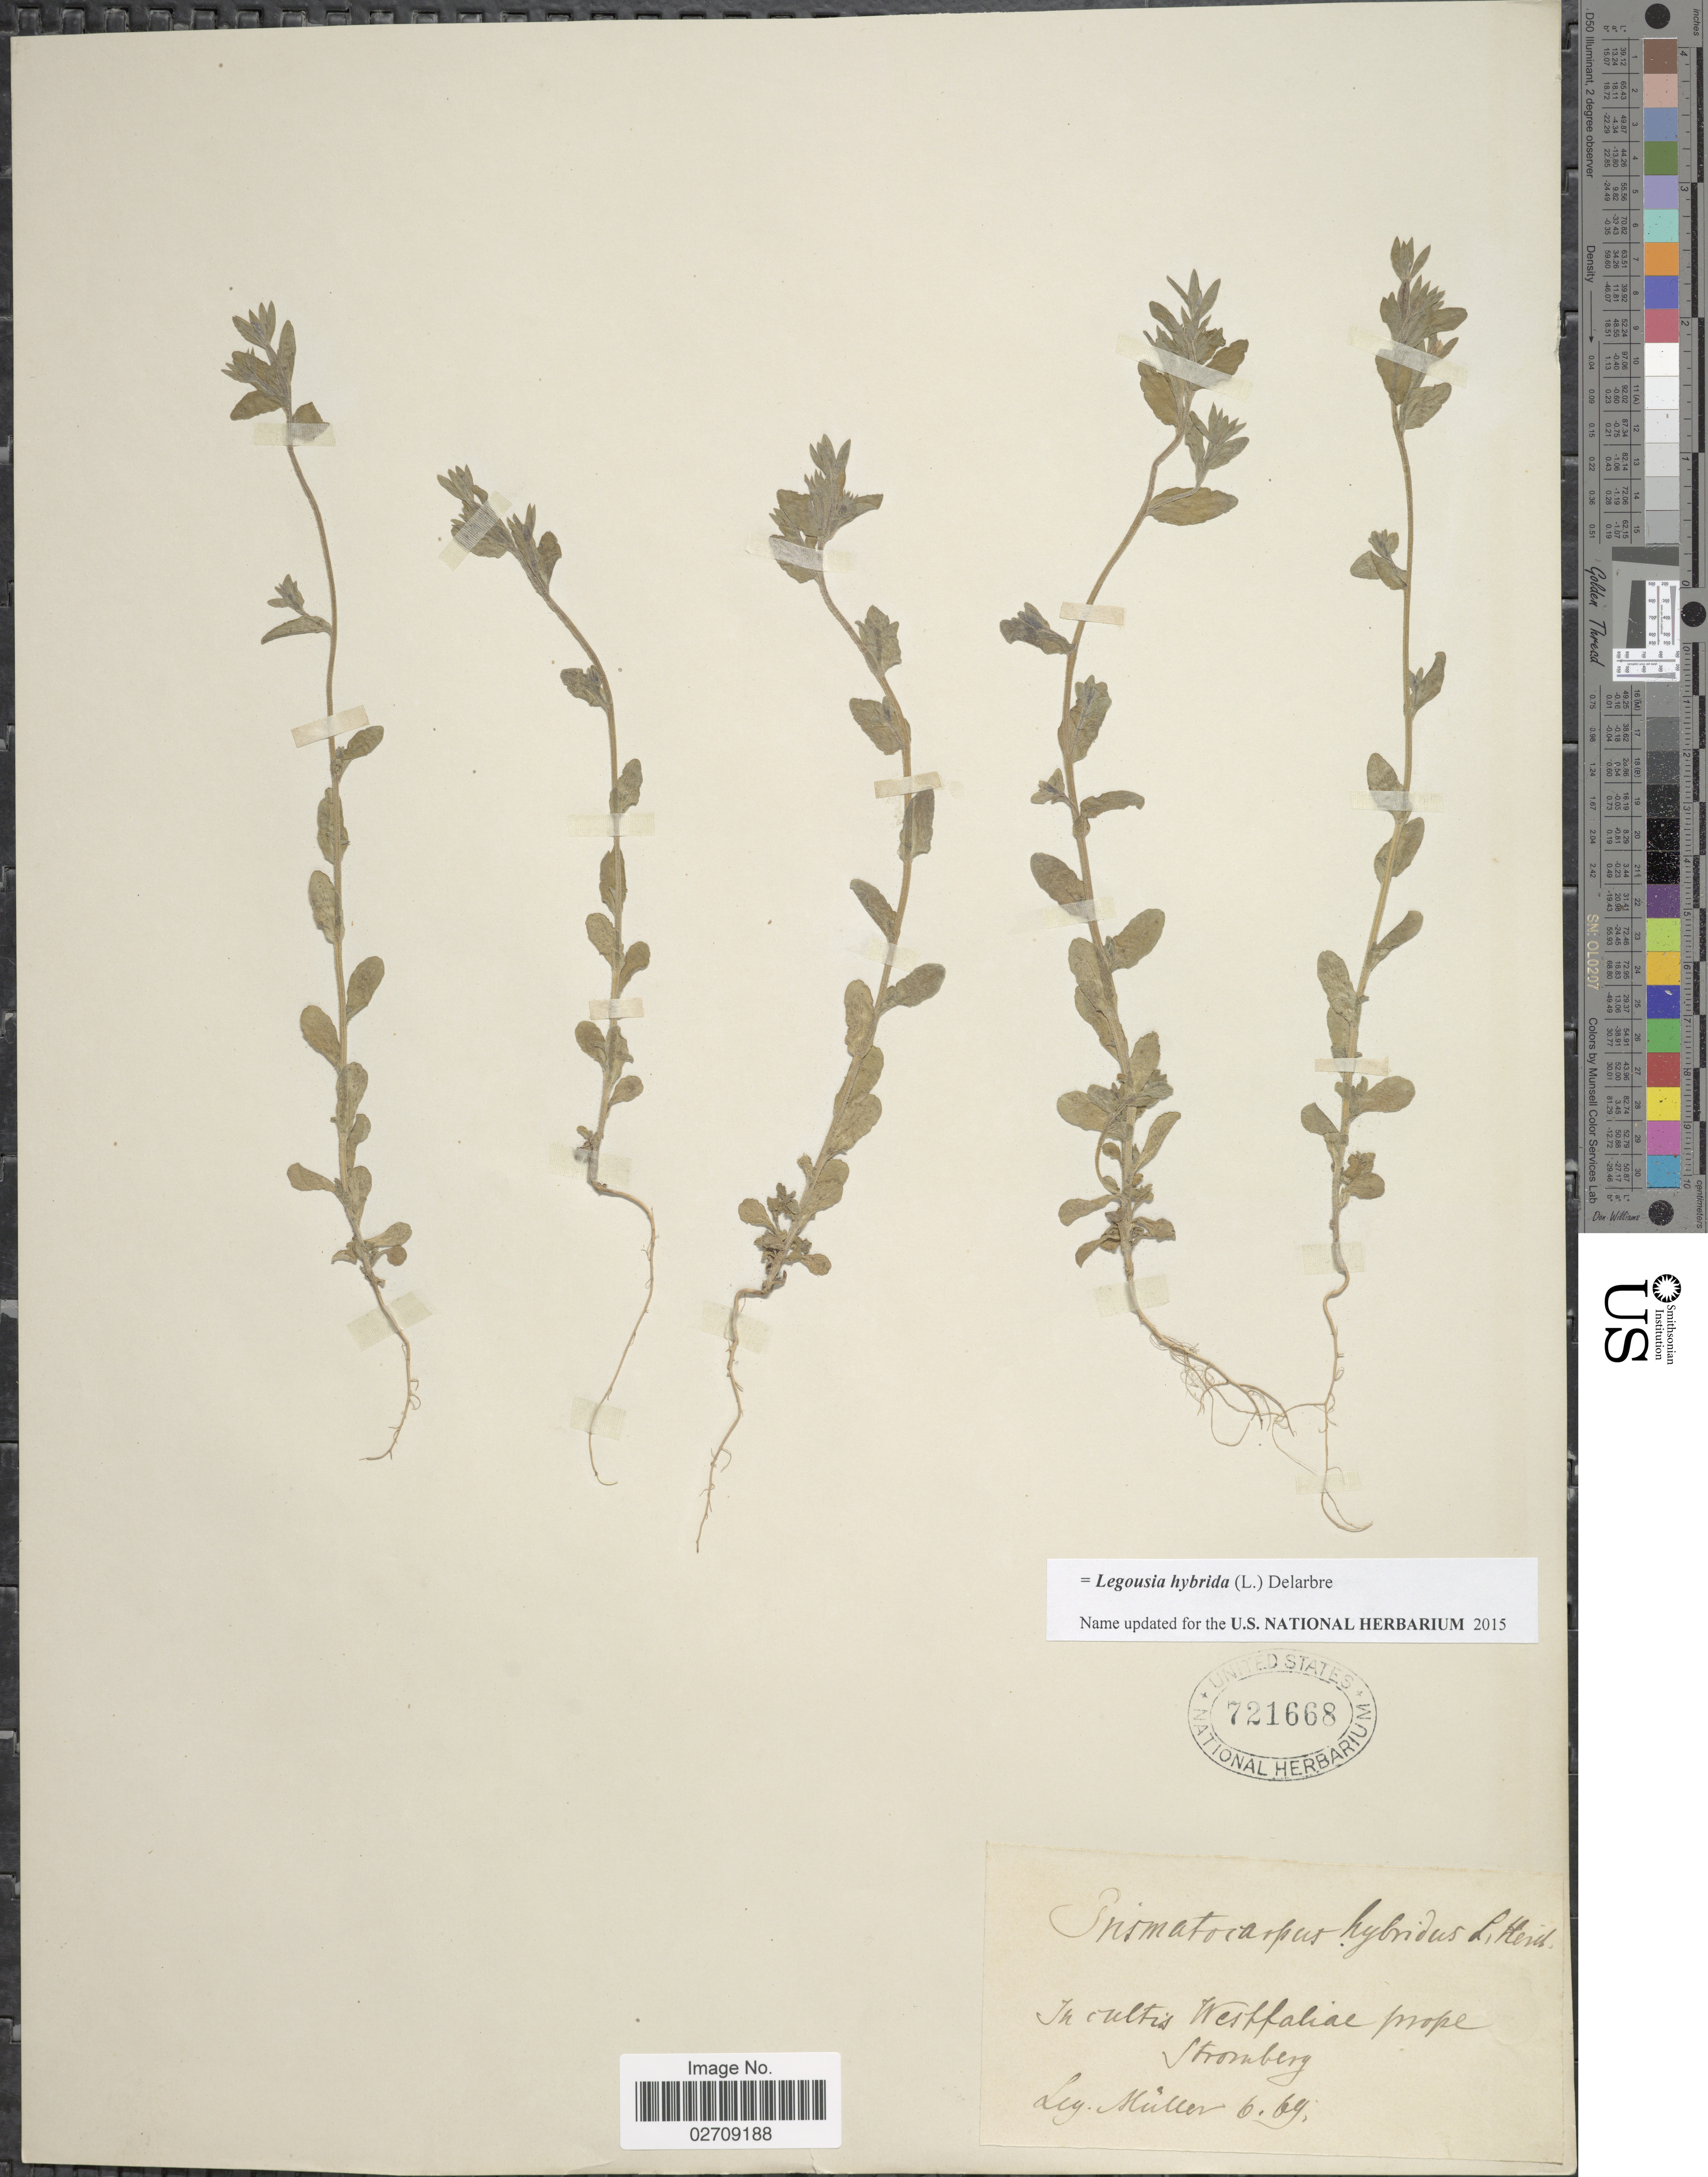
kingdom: Plantae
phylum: Tracheophyta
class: Magnoliopsida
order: Asterales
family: Campanulaceae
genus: Legousia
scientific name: Legousia hybrida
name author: (L.) Delarbre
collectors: -- Müller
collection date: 1869-06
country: Germany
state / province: Nordrhein-Westfalen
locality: In cultis Westfaliae prope Stromberg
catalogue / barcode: US 721668